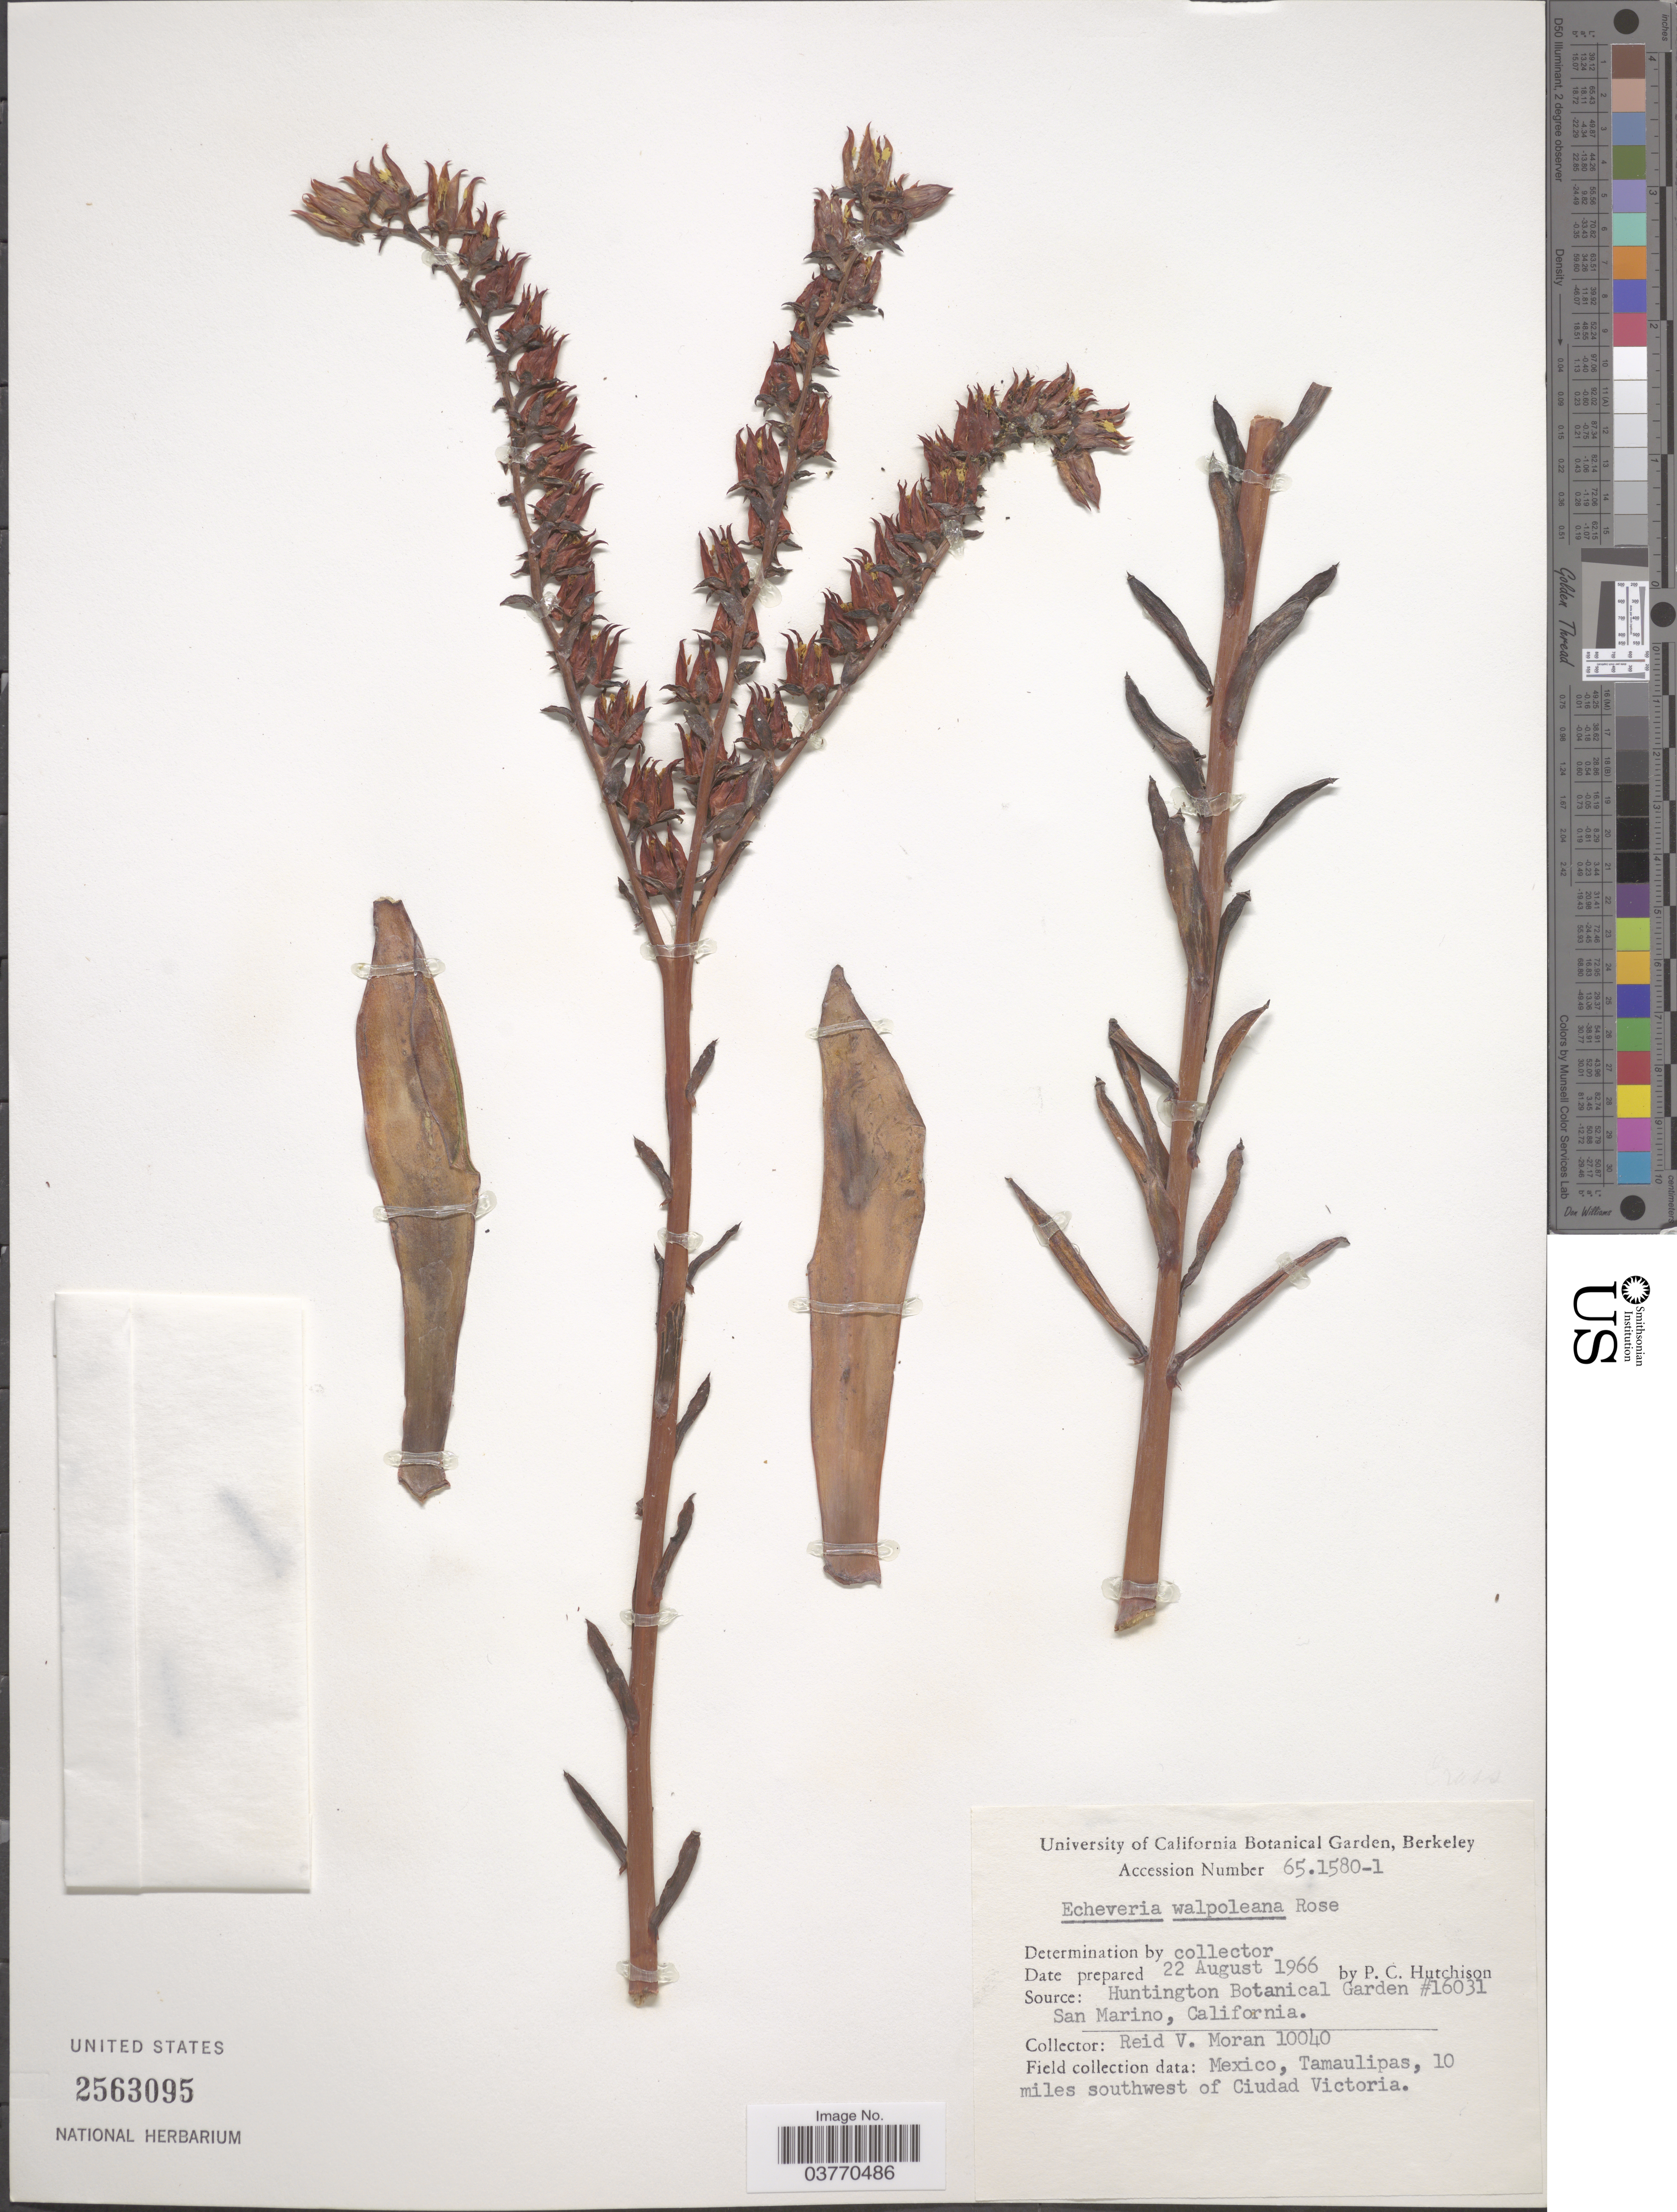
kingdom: Plantae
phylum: Tracheophyta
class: Magnoliopsida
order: Saxifragales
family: Crassulaceae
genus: Echeveria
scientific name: Echeveria walpoleana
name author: Rose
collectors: P. C. Hutchison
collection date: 1966-08-22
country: United States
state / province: California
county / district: Alameda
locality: University of California Botanical Garden, Berkeley.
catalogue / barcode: US 2563095